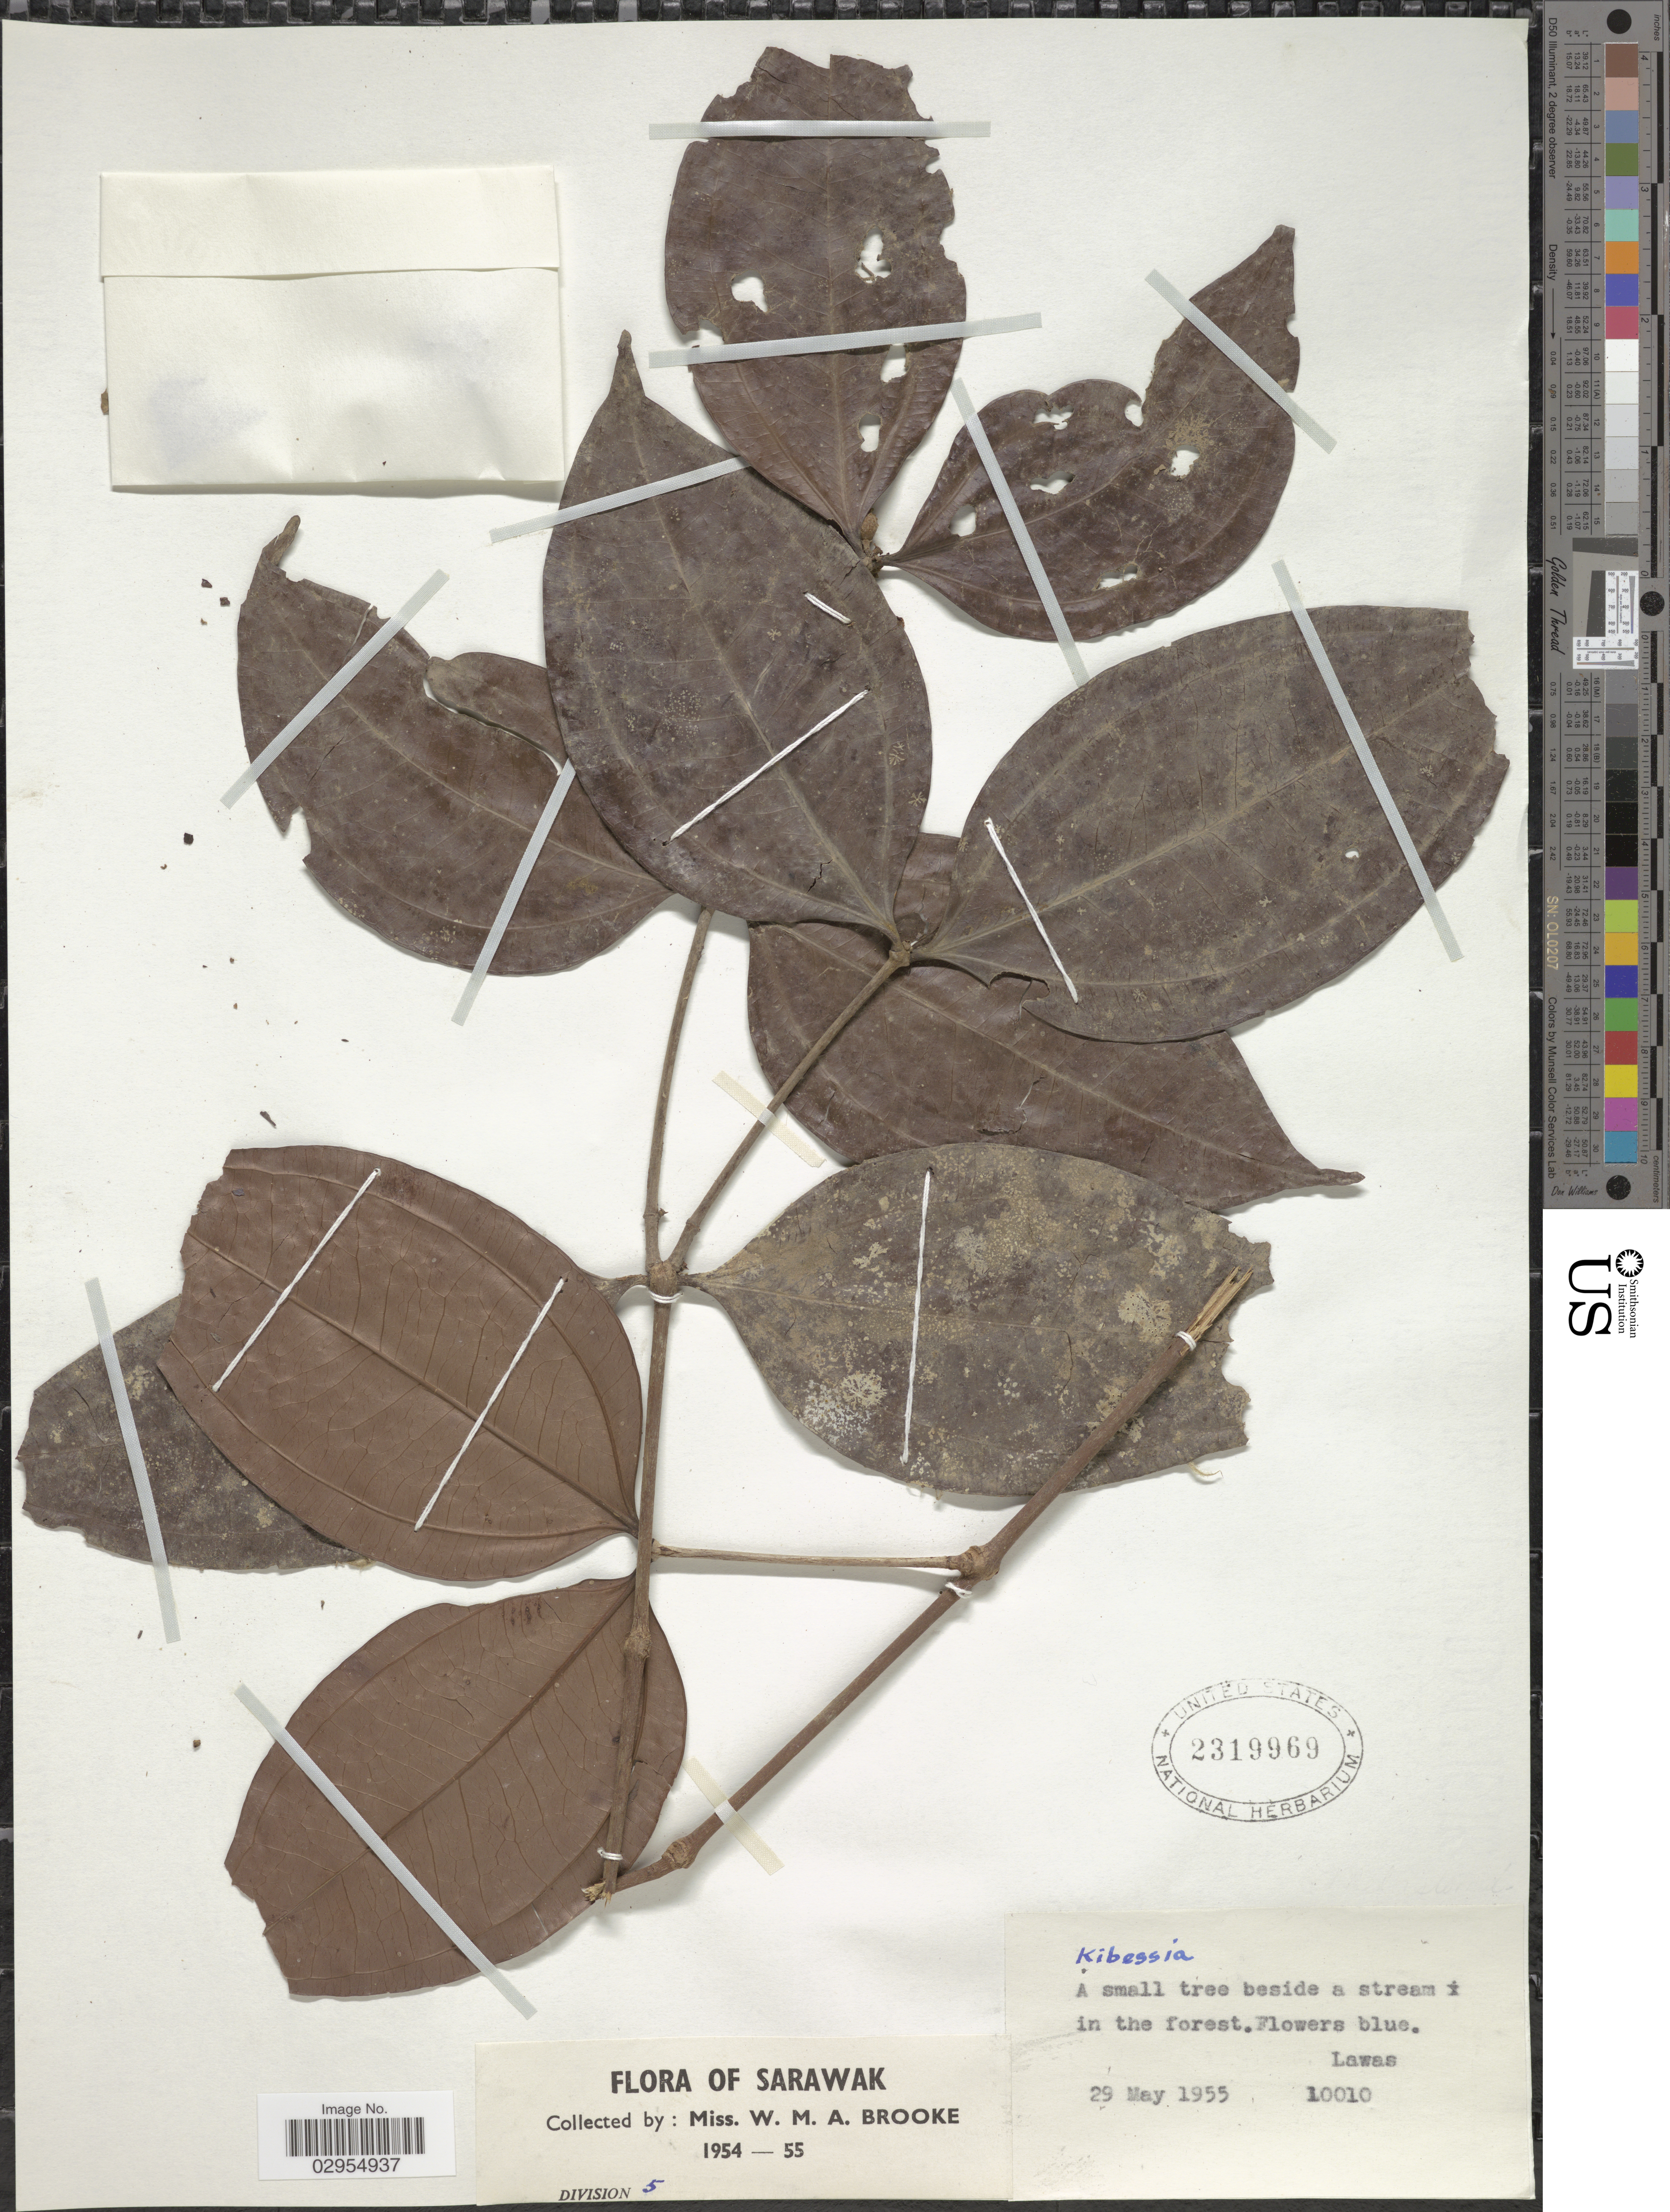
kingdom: Plantae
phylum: Tracheophyta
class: Magnoliopsida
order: Myrtales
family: Melastomataceae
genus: Pternandra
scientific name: Pternandra rostrata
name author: (Cogn.) M.P. Nayar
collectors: W. Brooke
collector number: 10010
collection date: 1955-05-29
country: Malaysia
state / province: Sarawak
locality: Lawas.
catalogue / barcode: US 2319969